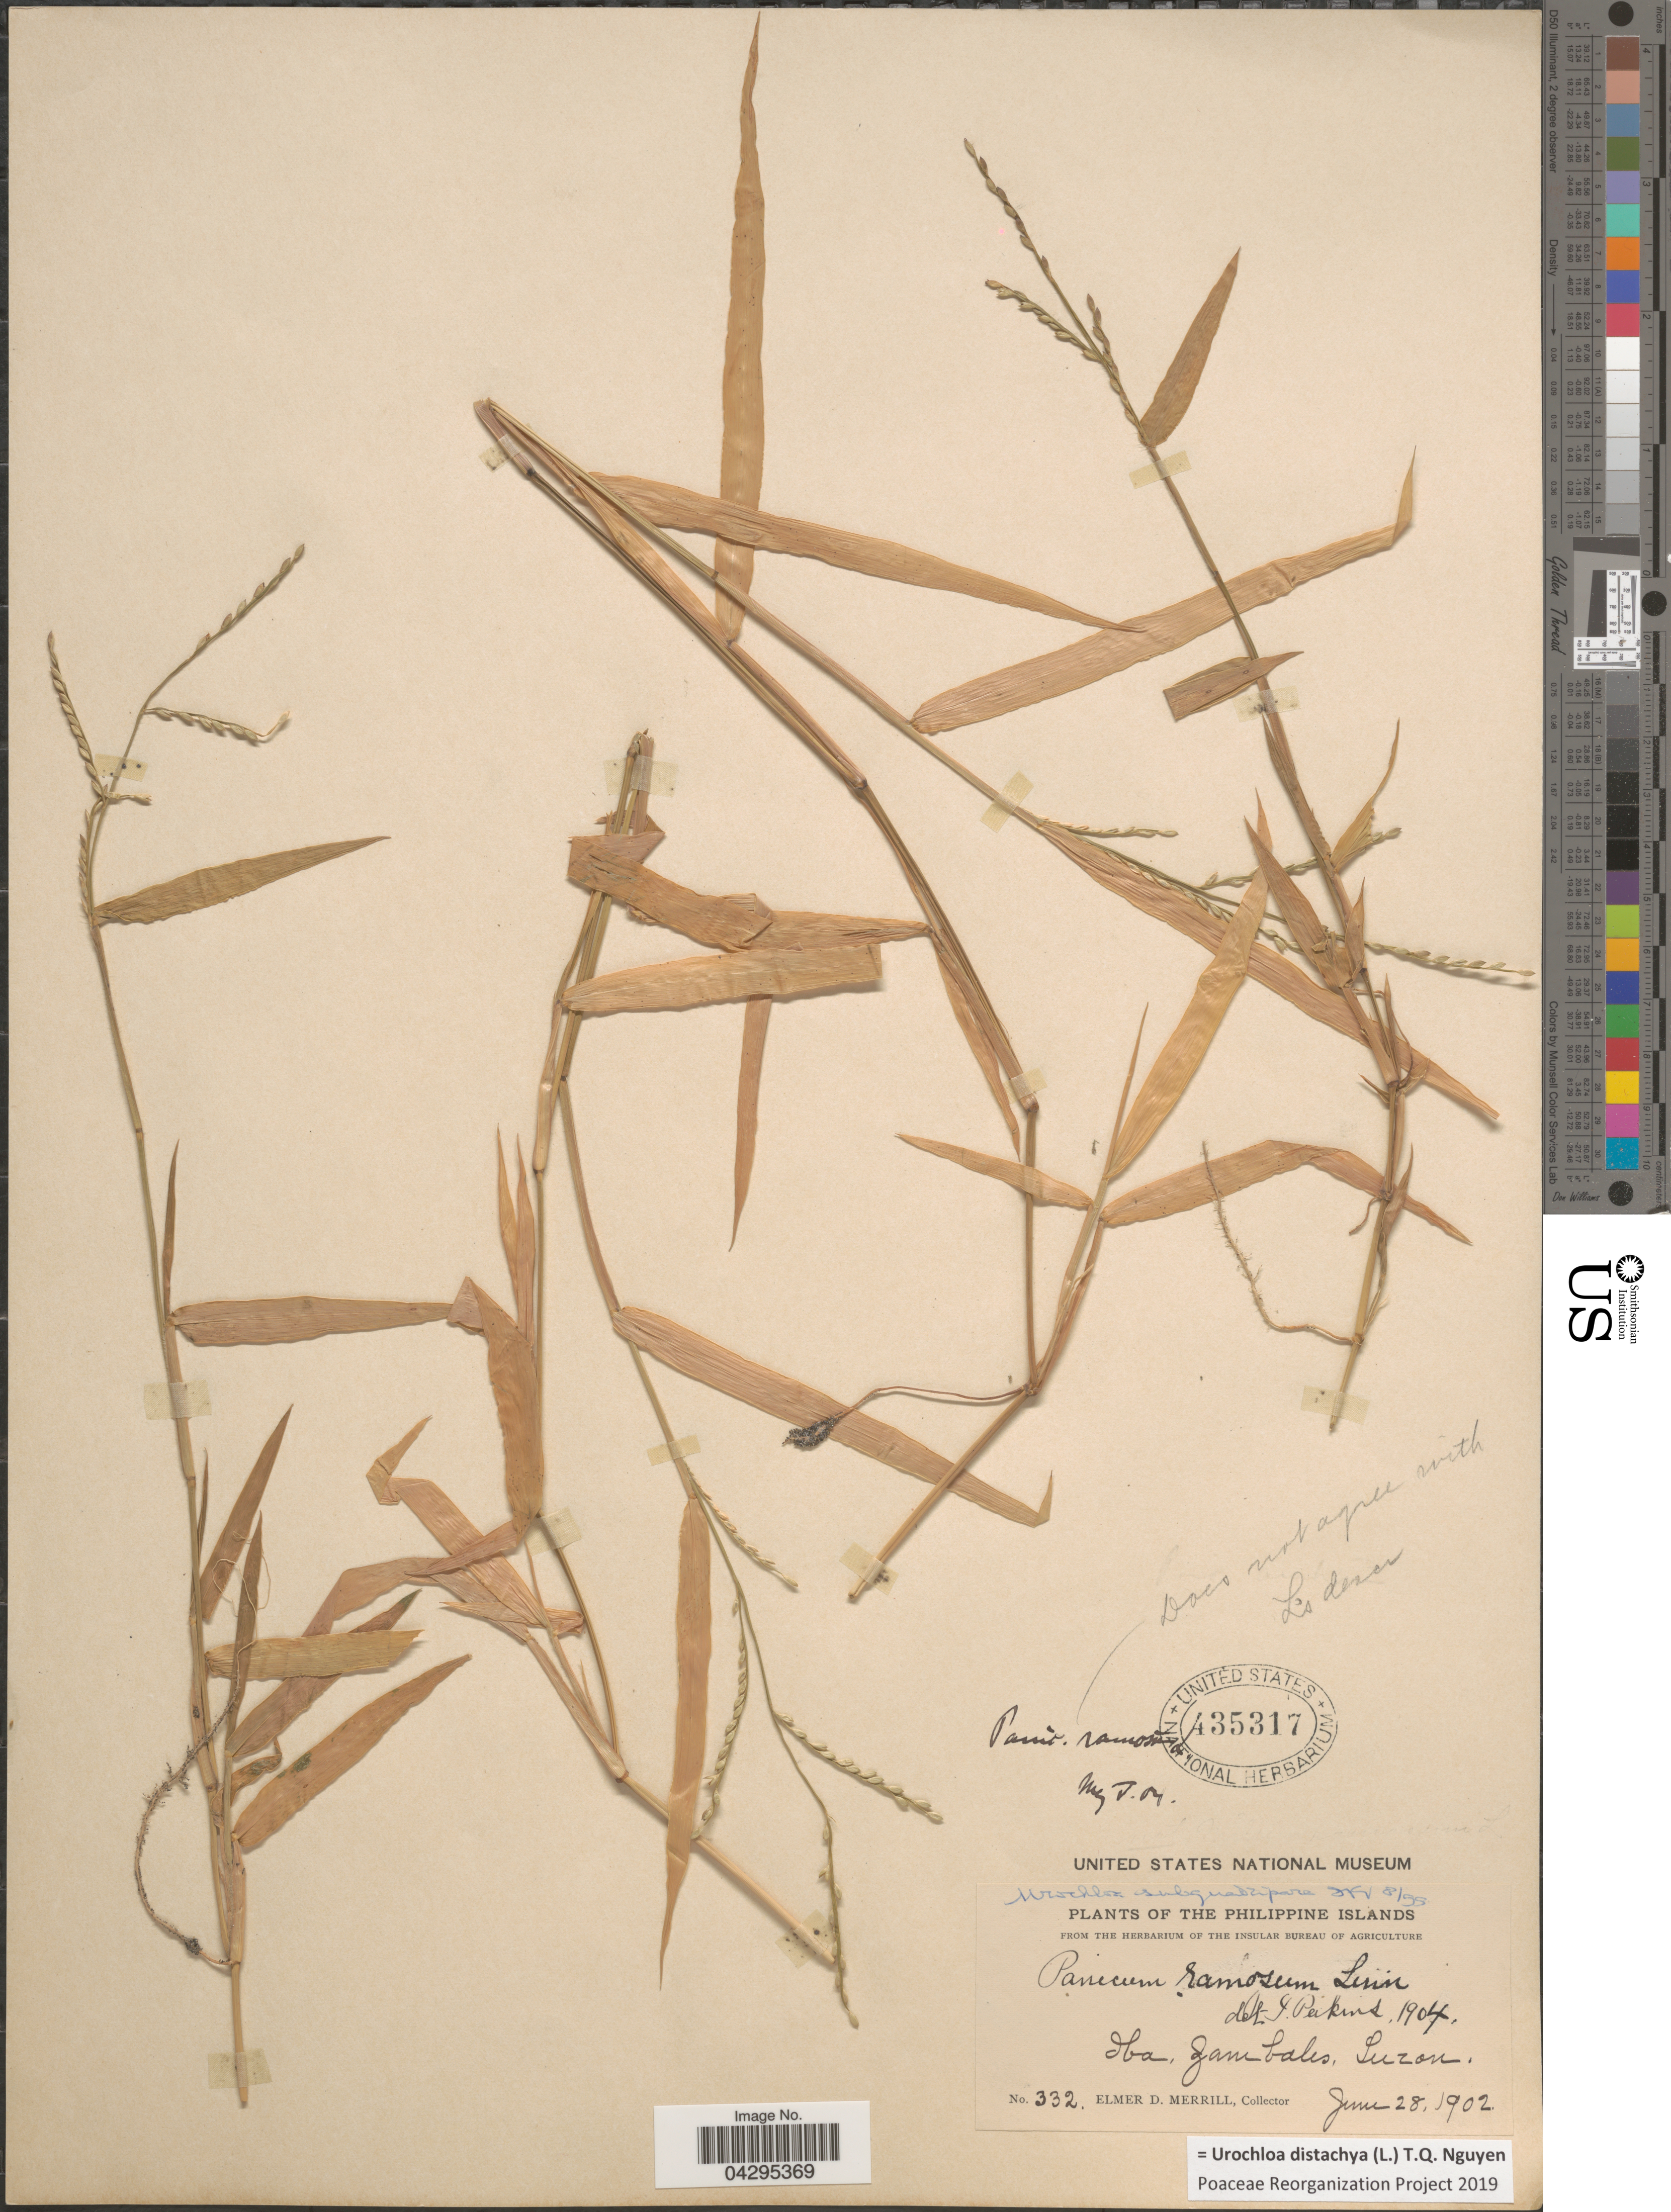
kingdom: Plantae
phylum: Tracheophyta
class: Liliopsida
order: Poales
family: Poaceae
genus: Urochloa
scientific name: Urochloa distachya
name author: (L.) T.Q. Nguyen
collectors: E. D. Merrill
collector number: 332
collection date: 1902-06-28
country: Philippines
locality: Iba, Zambales, Luzon.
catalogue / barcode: US 435317